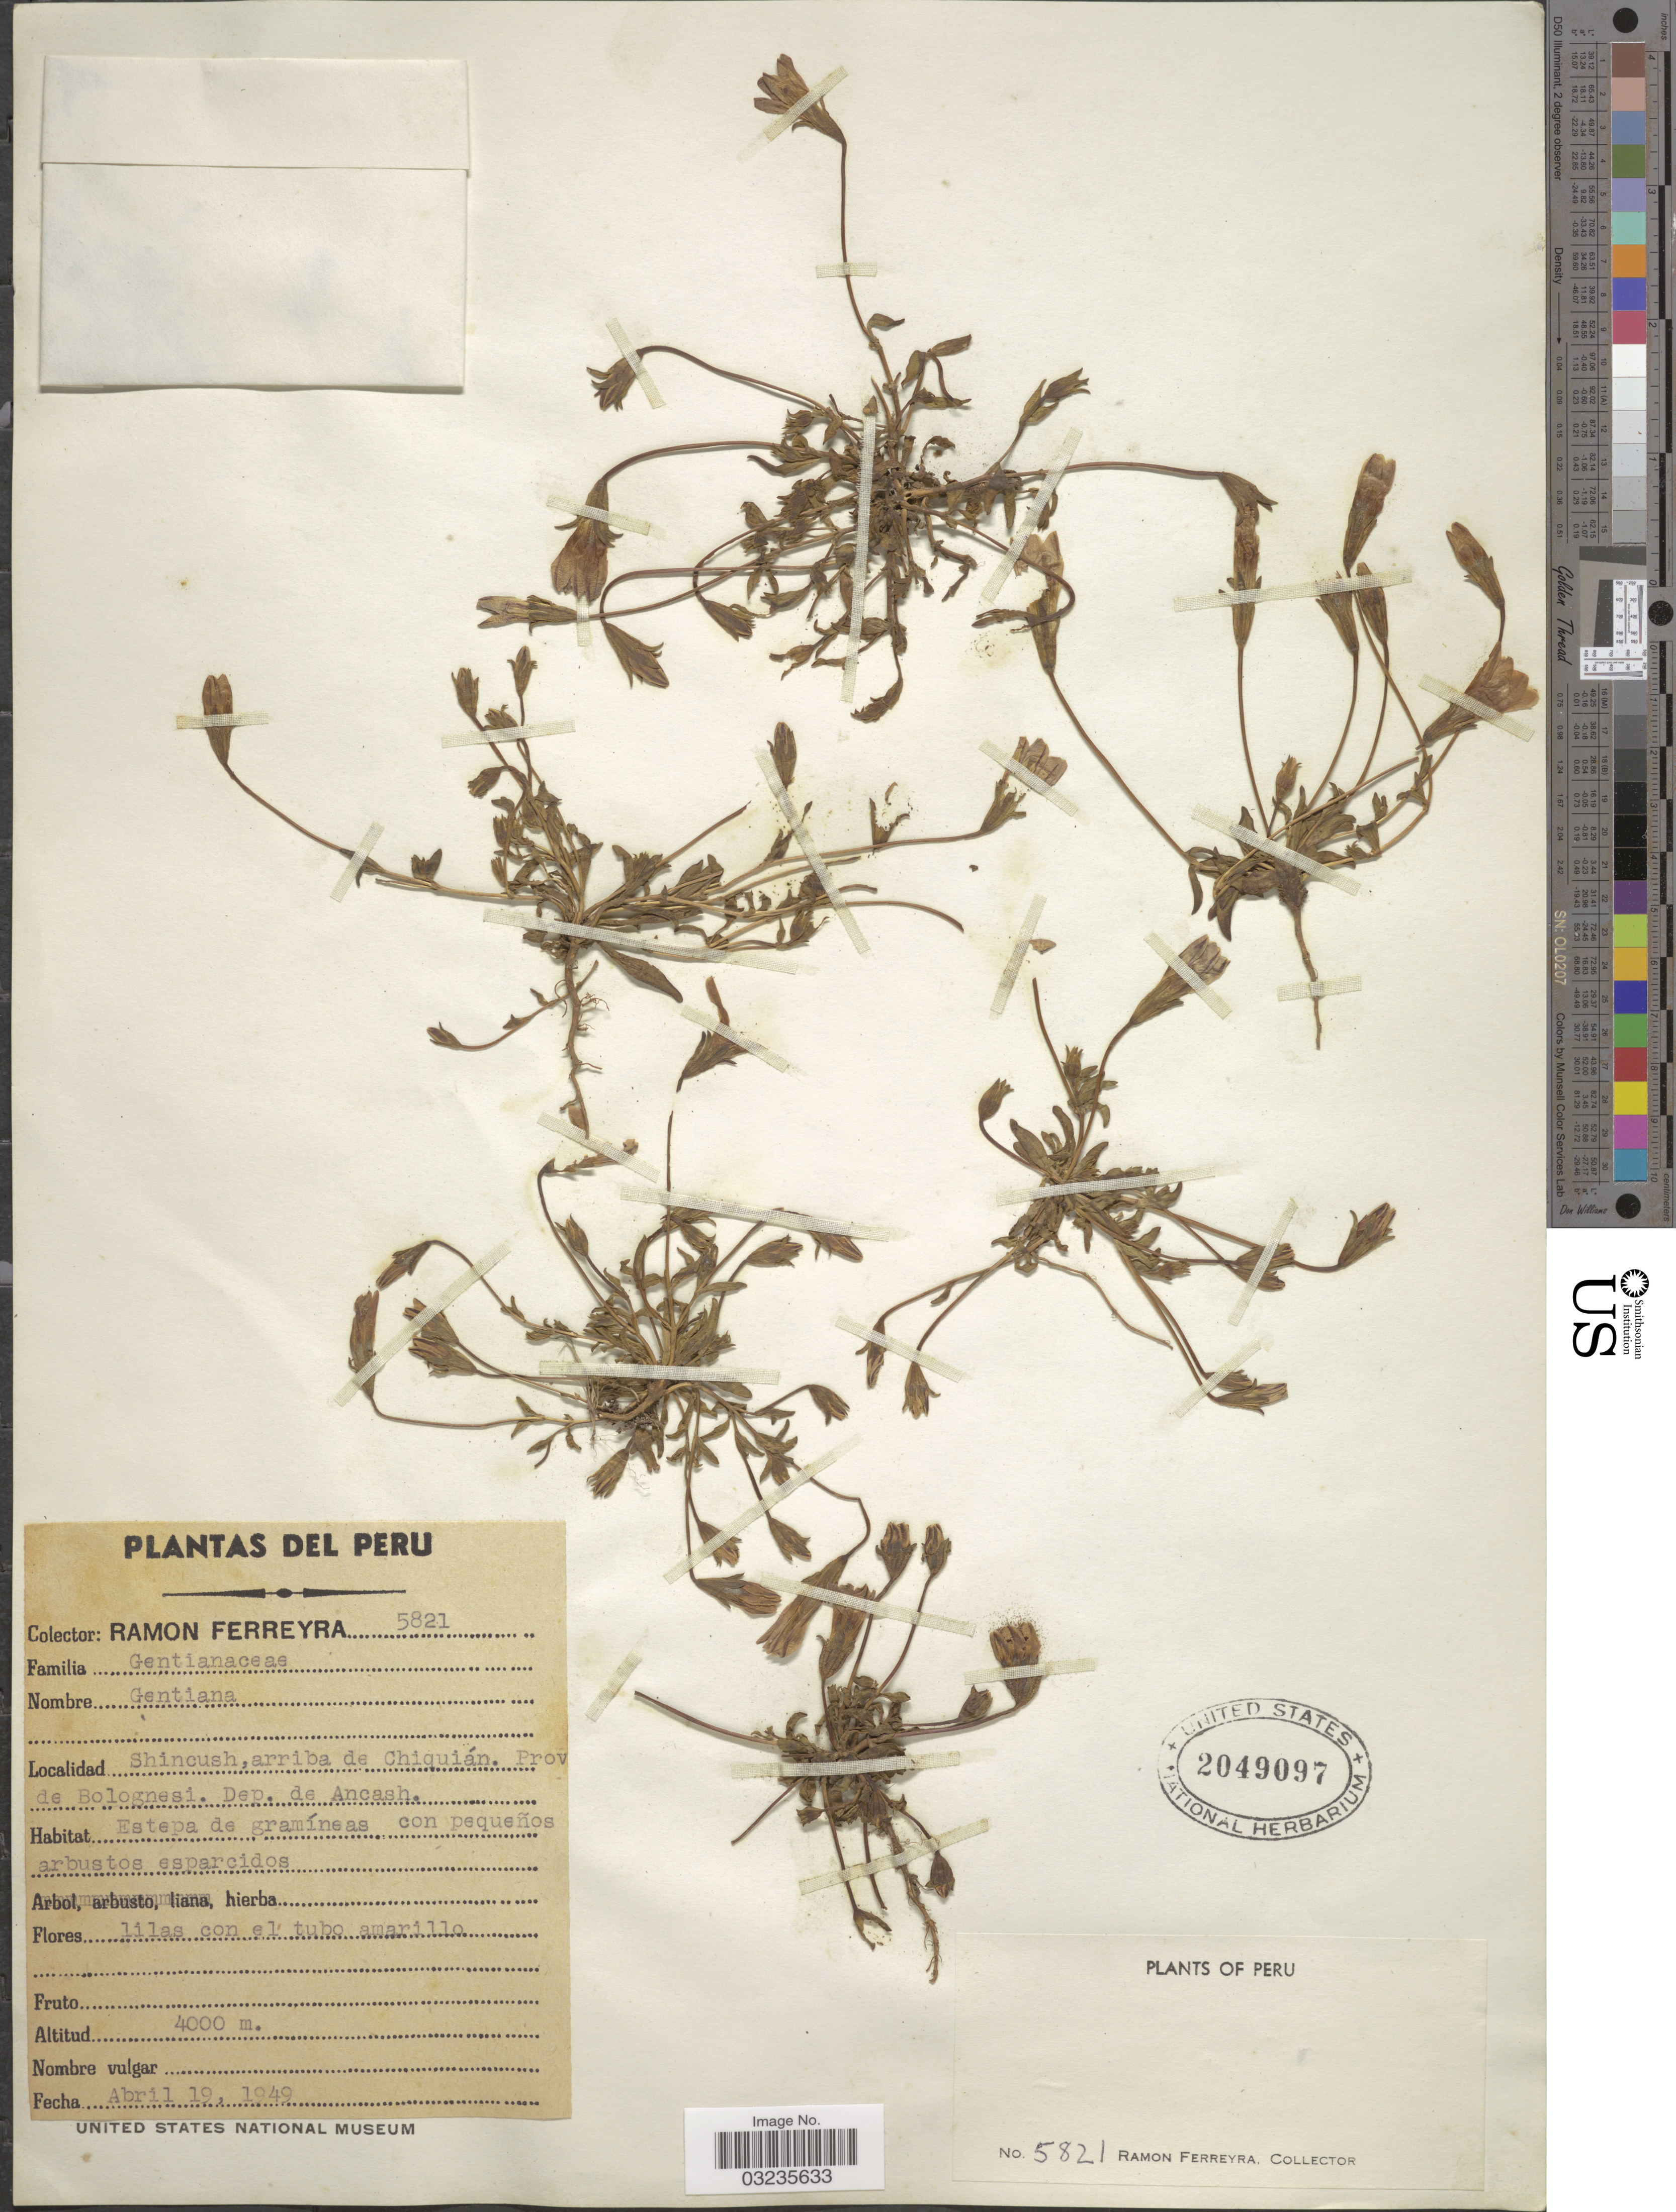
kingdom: Plantae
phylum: Tracheophyta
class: Magnoliopsida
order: Gentianales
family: Gentianaceae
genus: Gentiana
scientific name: Gentiana sp.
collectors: R. A. Ferreyra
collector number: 5821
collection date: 1949-04-19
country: Peru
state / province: Ancash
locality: Shincush, arriba de Chiquián. Prov. de Bolognesi, Dep. de Ancash.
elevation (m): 4000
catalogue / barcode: US 2049097